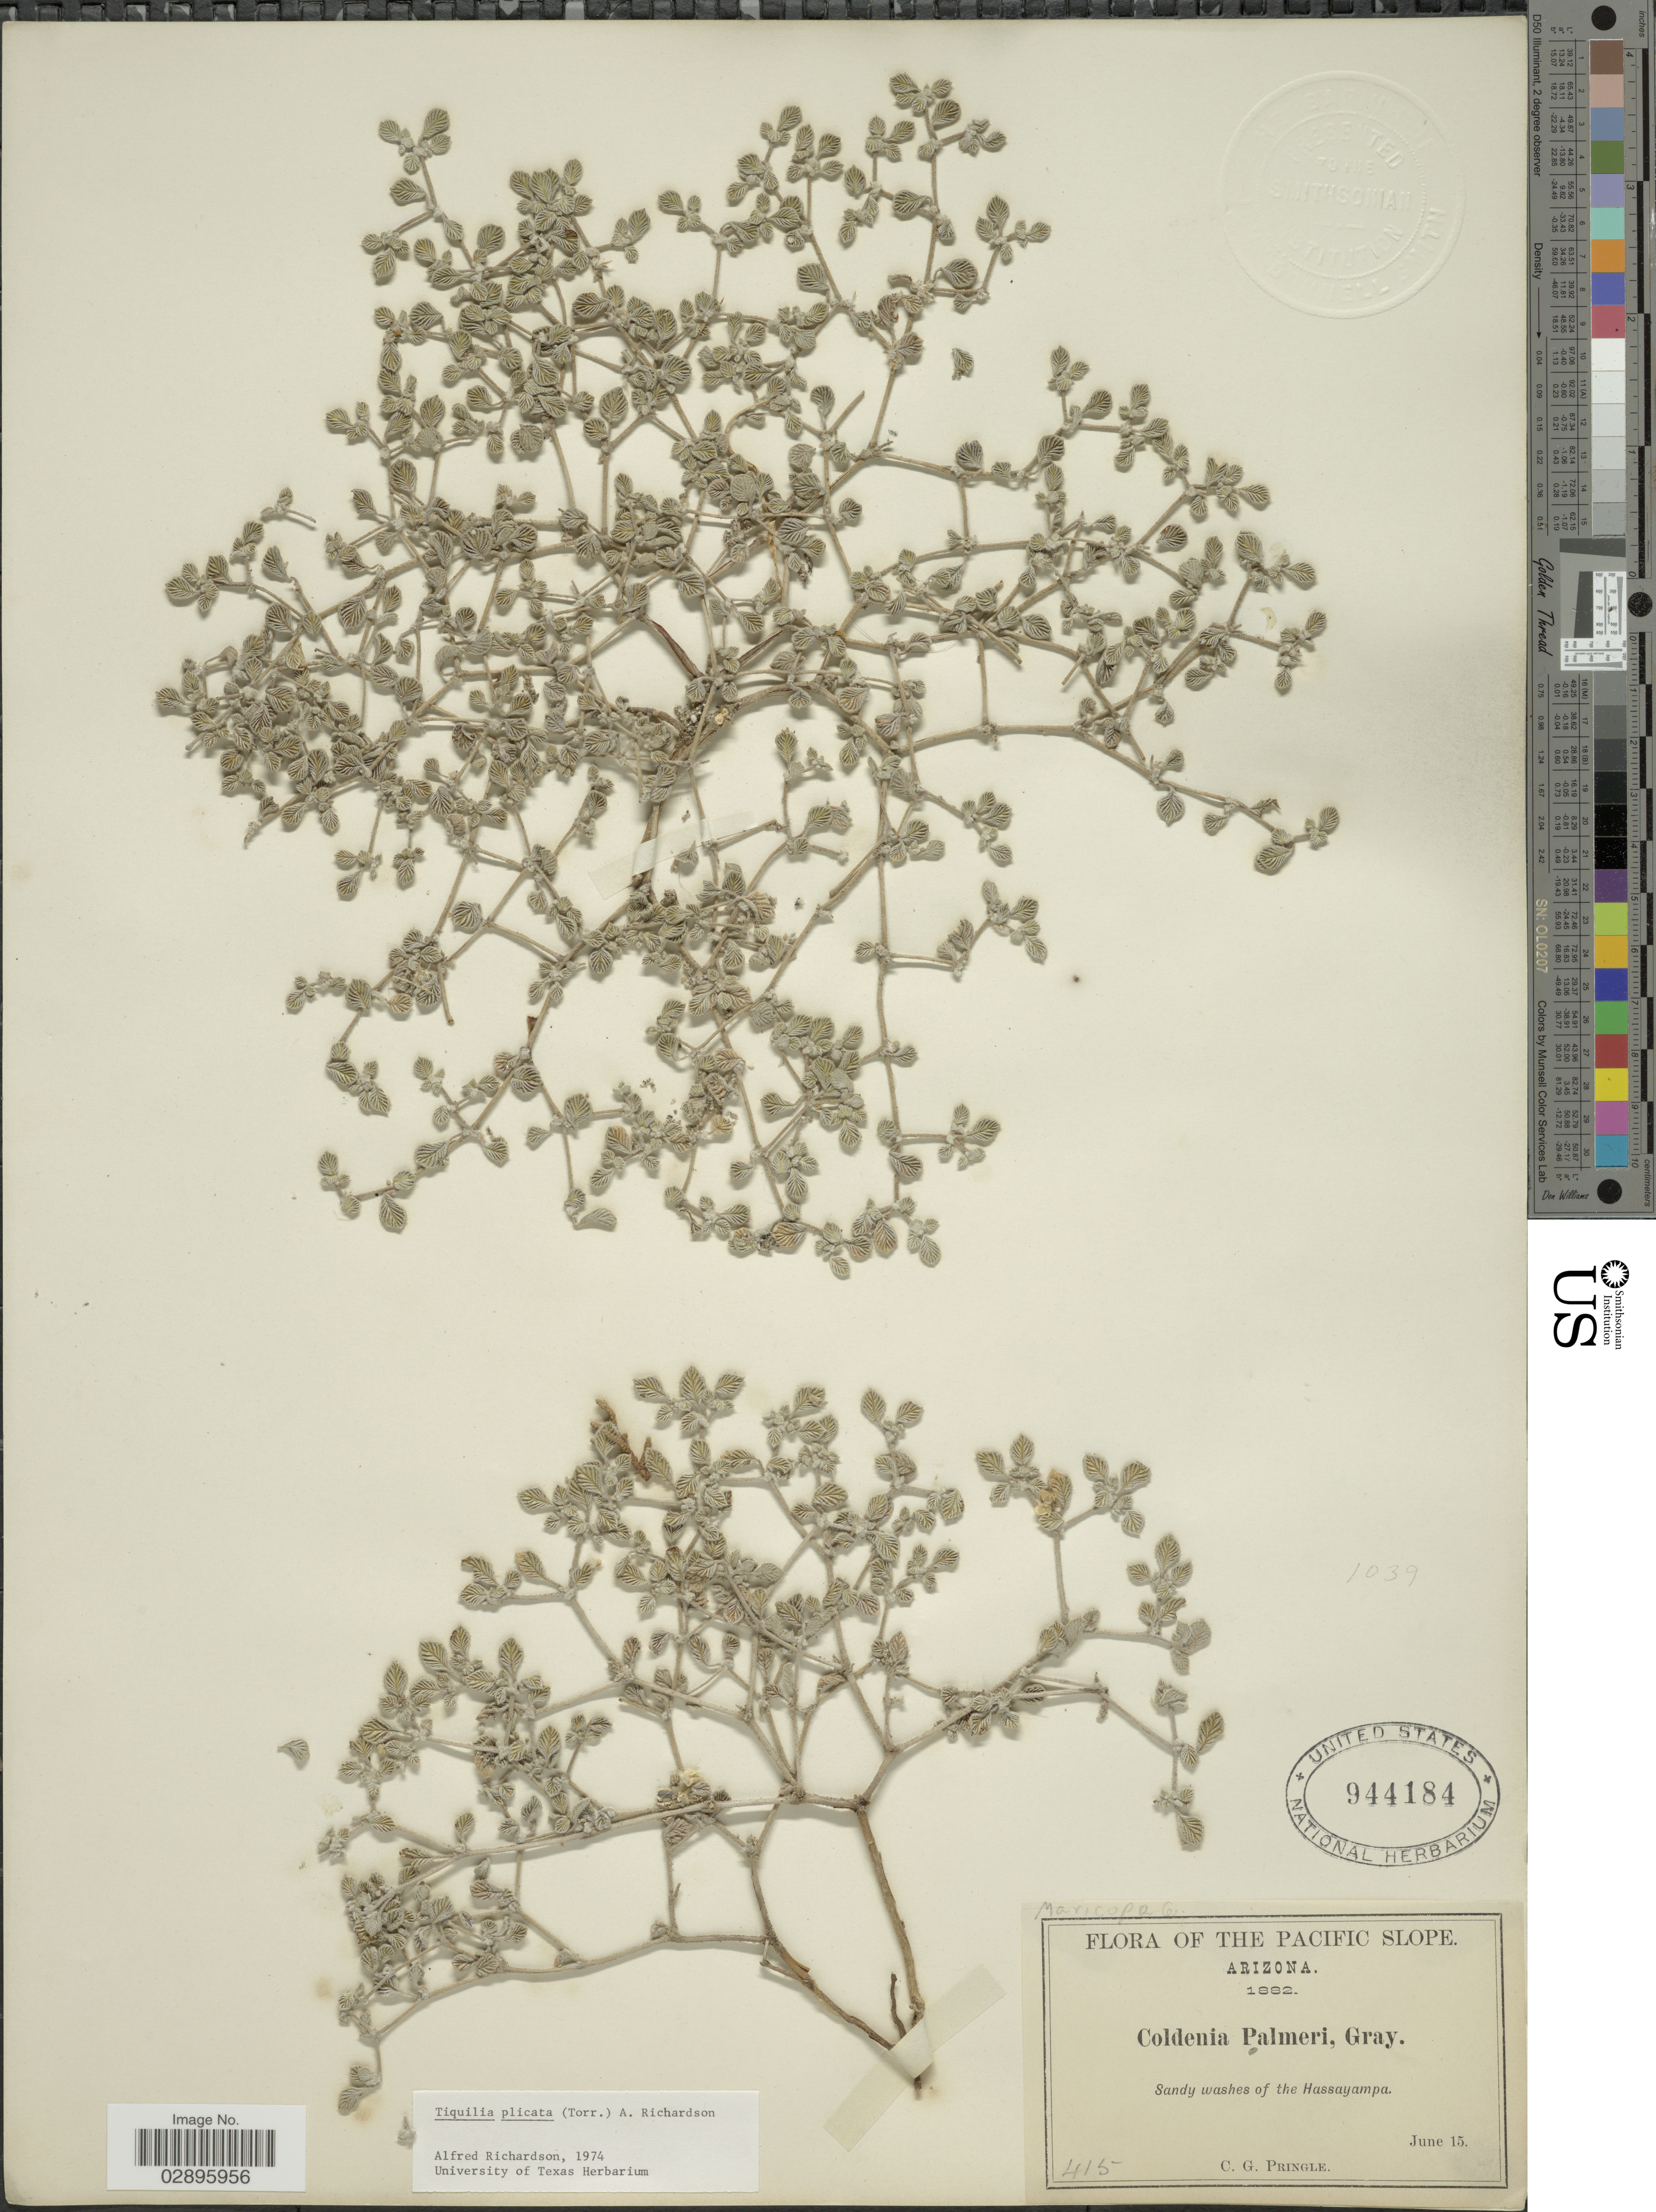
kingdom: Plantae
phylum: Tracheophyta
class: Magnoliopsida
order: Boraginales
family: Ehretiaceae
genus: Tiquilia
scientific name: Tiquilia plicata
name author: Torr.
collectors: C. G. Pringle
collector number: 415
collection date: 1882-06-15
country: United States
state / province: Arizona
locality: Maricopa Co., The Pacific Slope. Sandy washes of the Hassayampa.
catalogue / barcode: US 944184